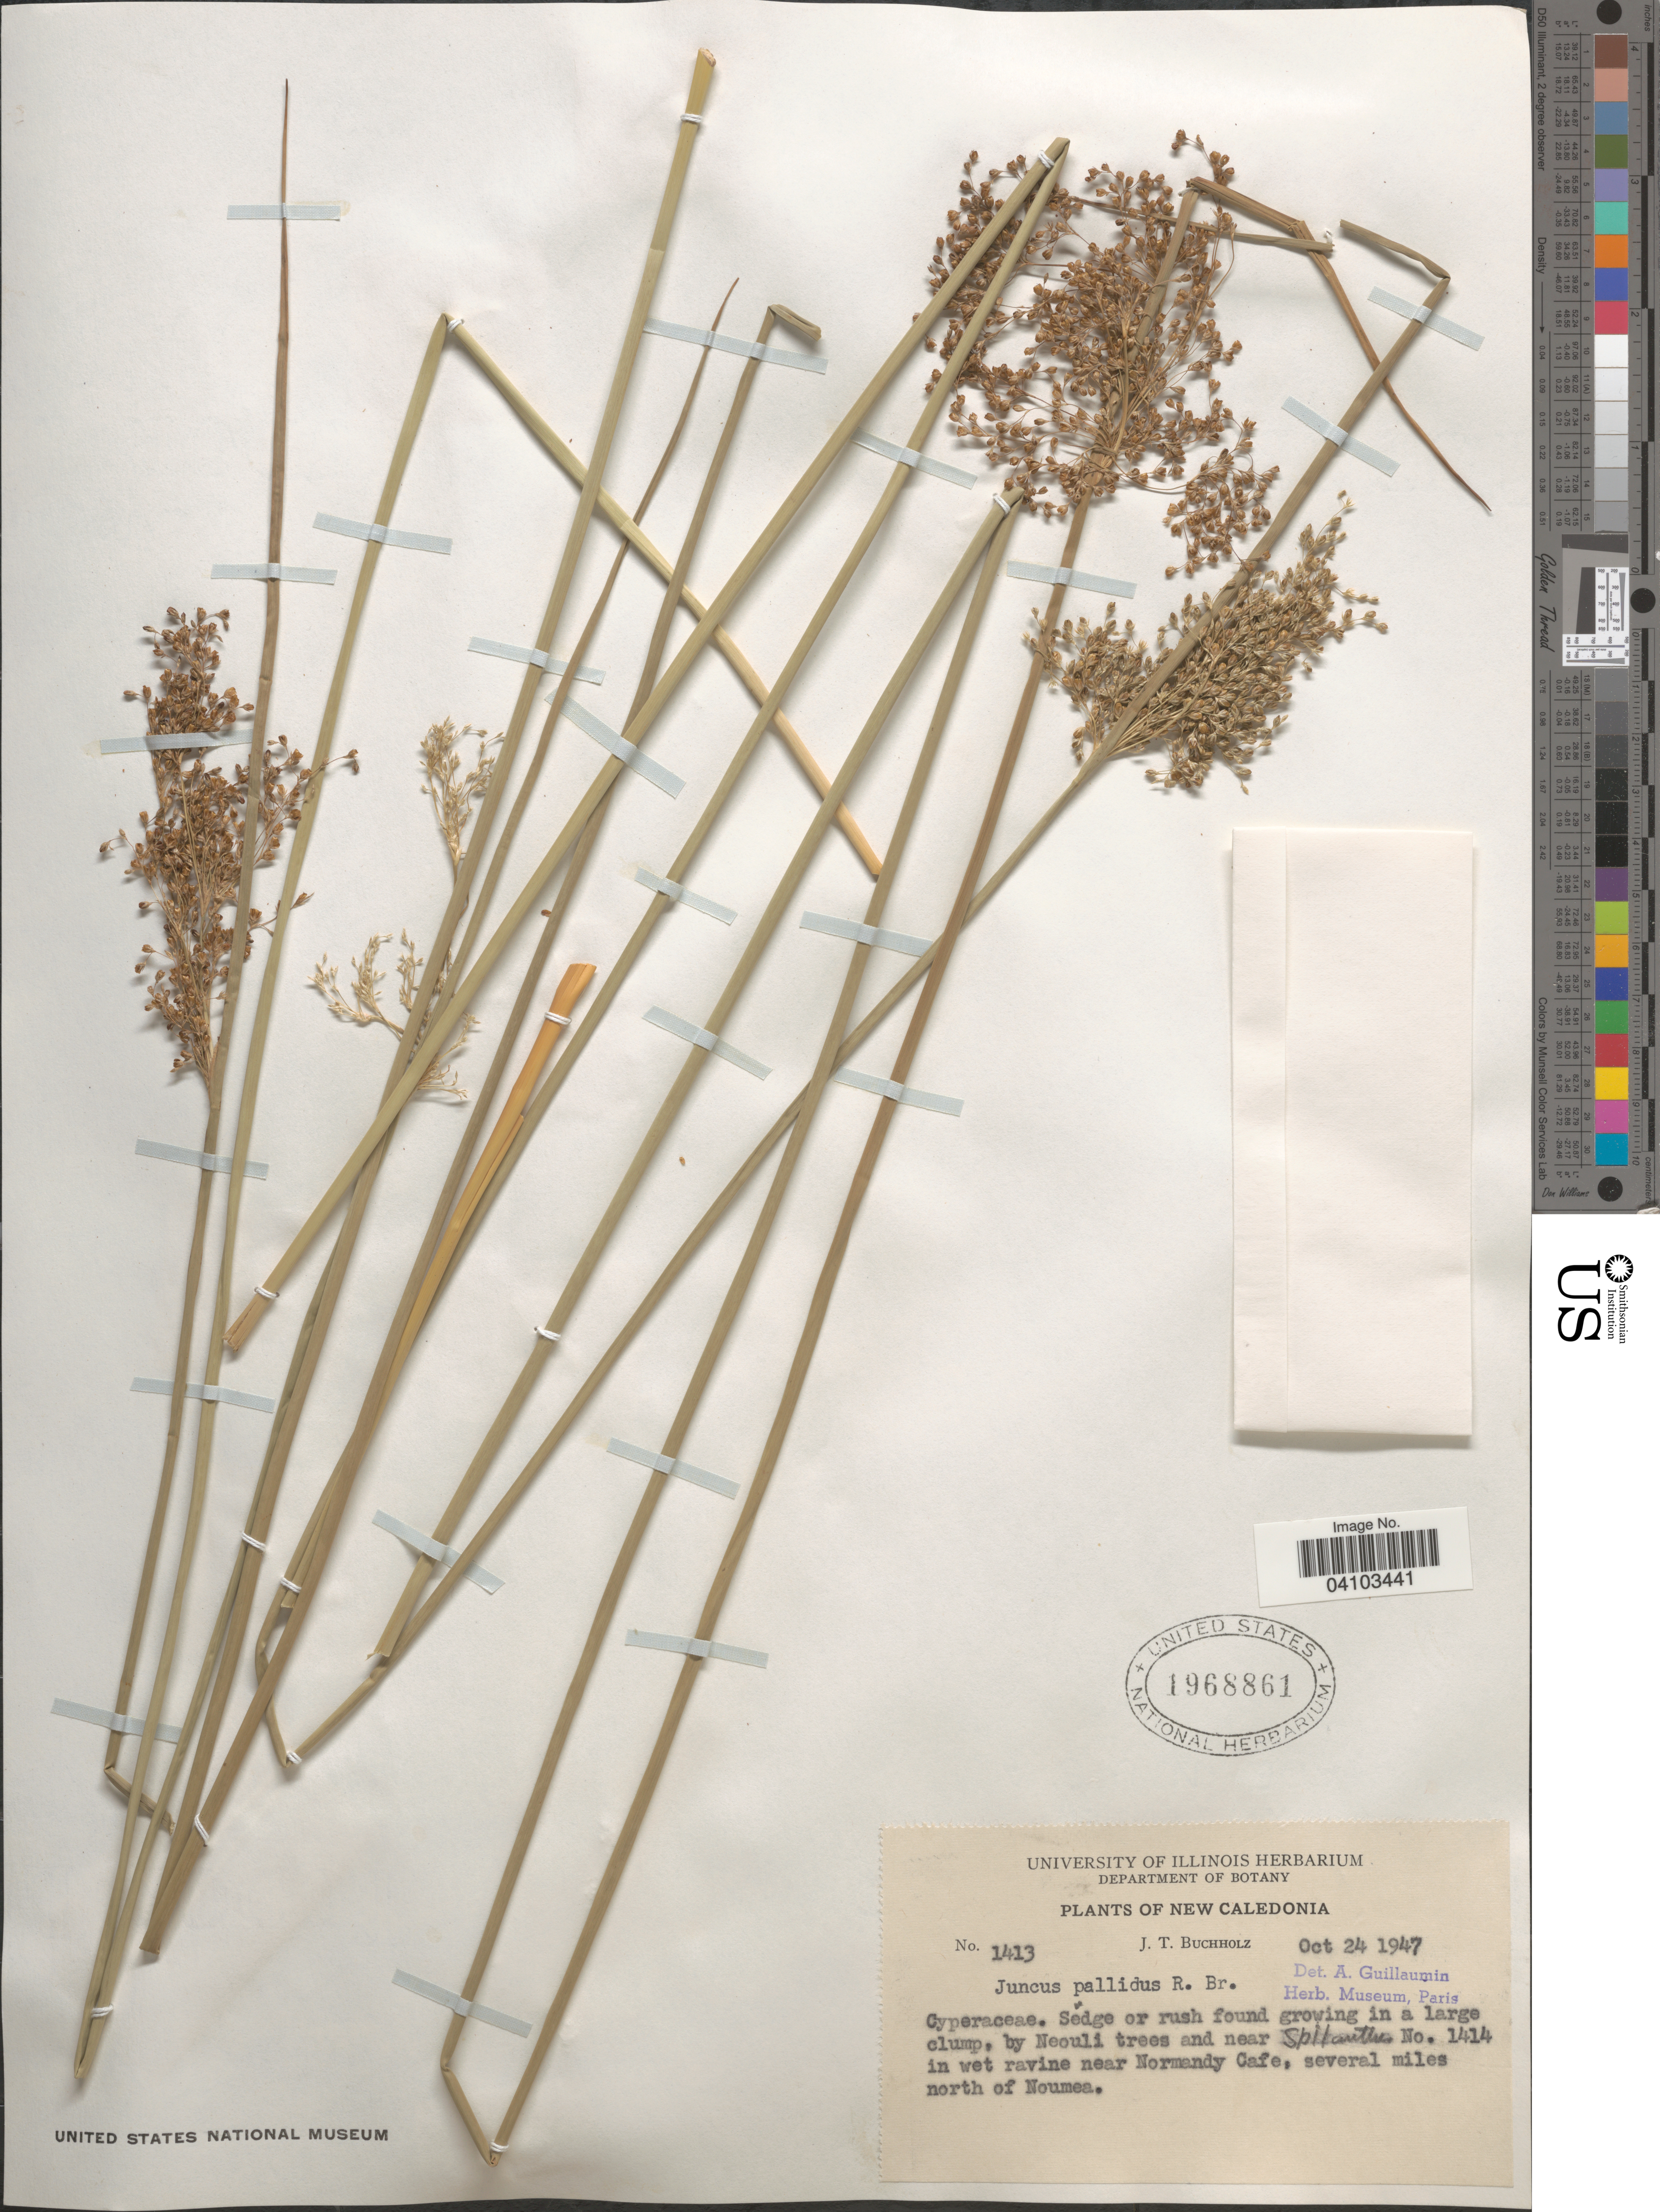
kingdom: Plantae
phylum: Tracheophyta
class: Liliopsida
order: Poales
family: Juncaceae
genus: Juncus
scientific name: Juncus pallidus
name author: R. Br.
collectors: J. T. Buchholz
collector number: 1413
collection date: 1947-10-24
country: New Caledonia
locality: In wet ravine near Normandy Cafe, several miles north of Noumea.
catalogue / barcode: US 1968861